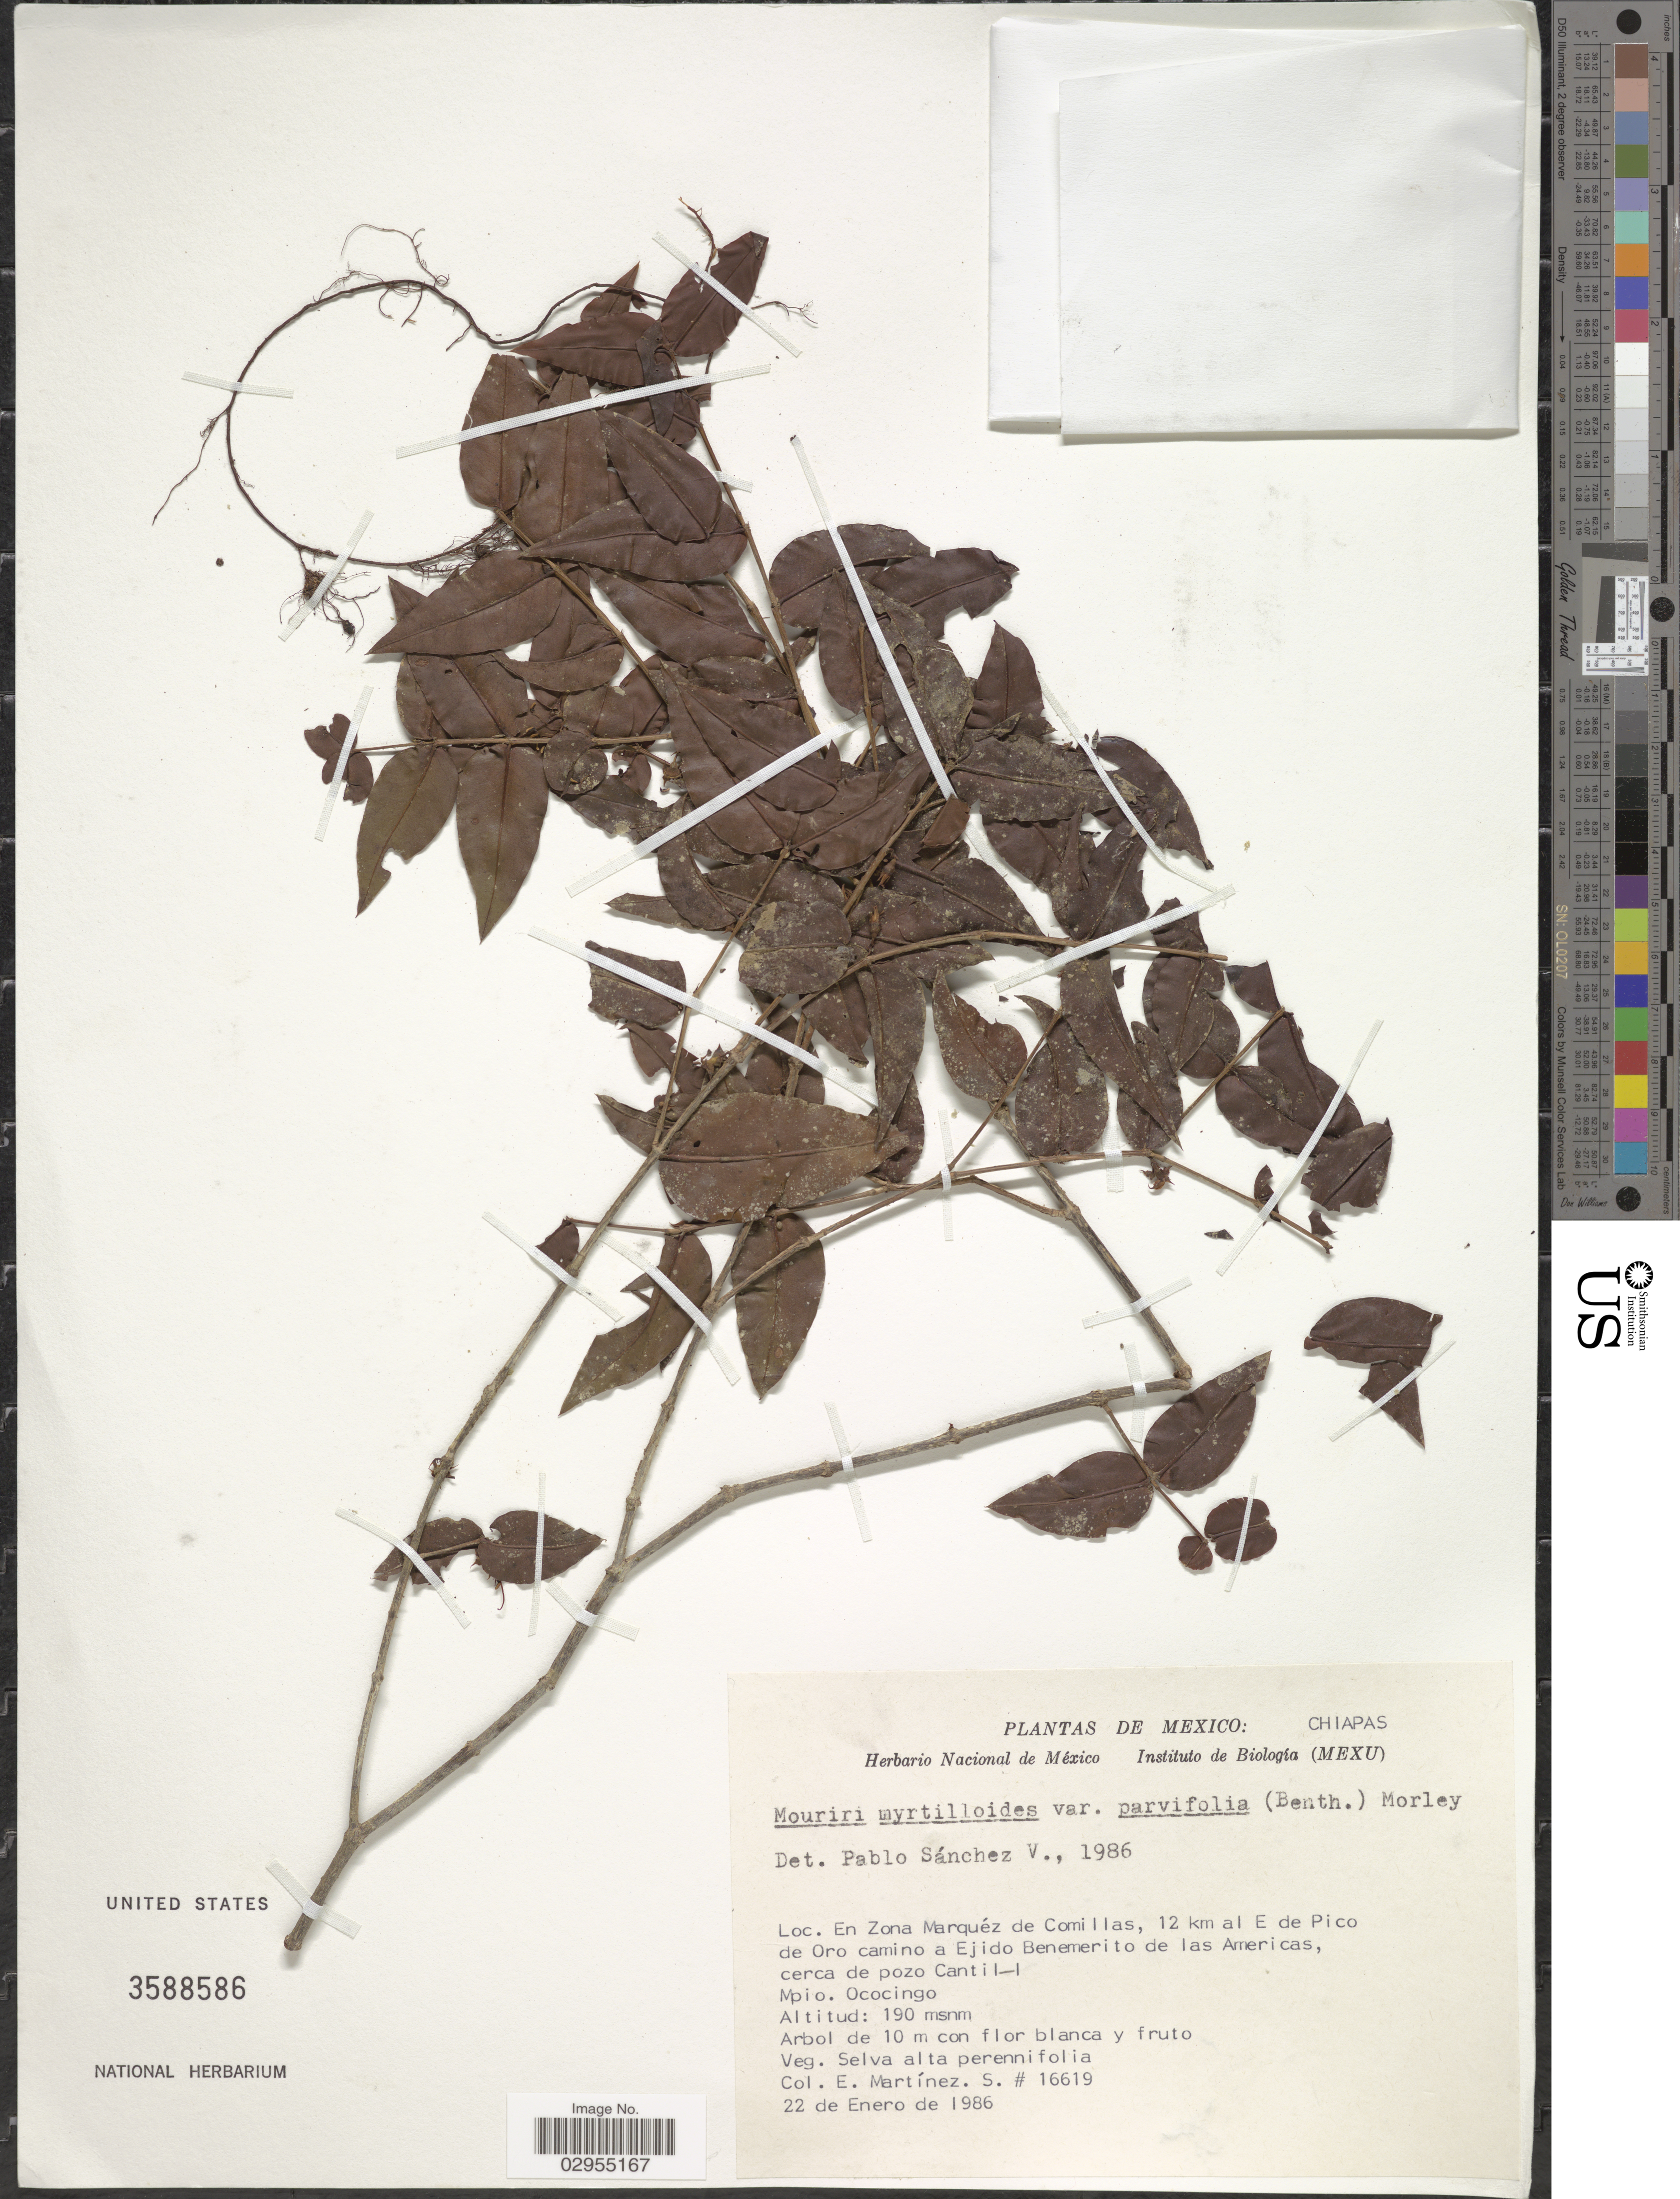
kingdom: Plantae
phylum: Tracheophyta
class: Magnoliopsida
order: Myrtales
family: Melastomataceae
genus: Mouriri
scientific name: Mouriri myrtilloides subsp. parvifolia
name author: (Benth.) Morley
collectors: E. M. Martínez S.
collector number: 16619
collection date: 1986-01-22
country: Mexico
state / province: Chiapas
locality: En zona Marquéz de Comillas, 12 km al E de Pico de oro camino a Ejido Benemerito de las Americas, cerca de pozo Cantill. Mpio. Ococingo.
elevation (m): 190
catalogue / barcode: US 3588586